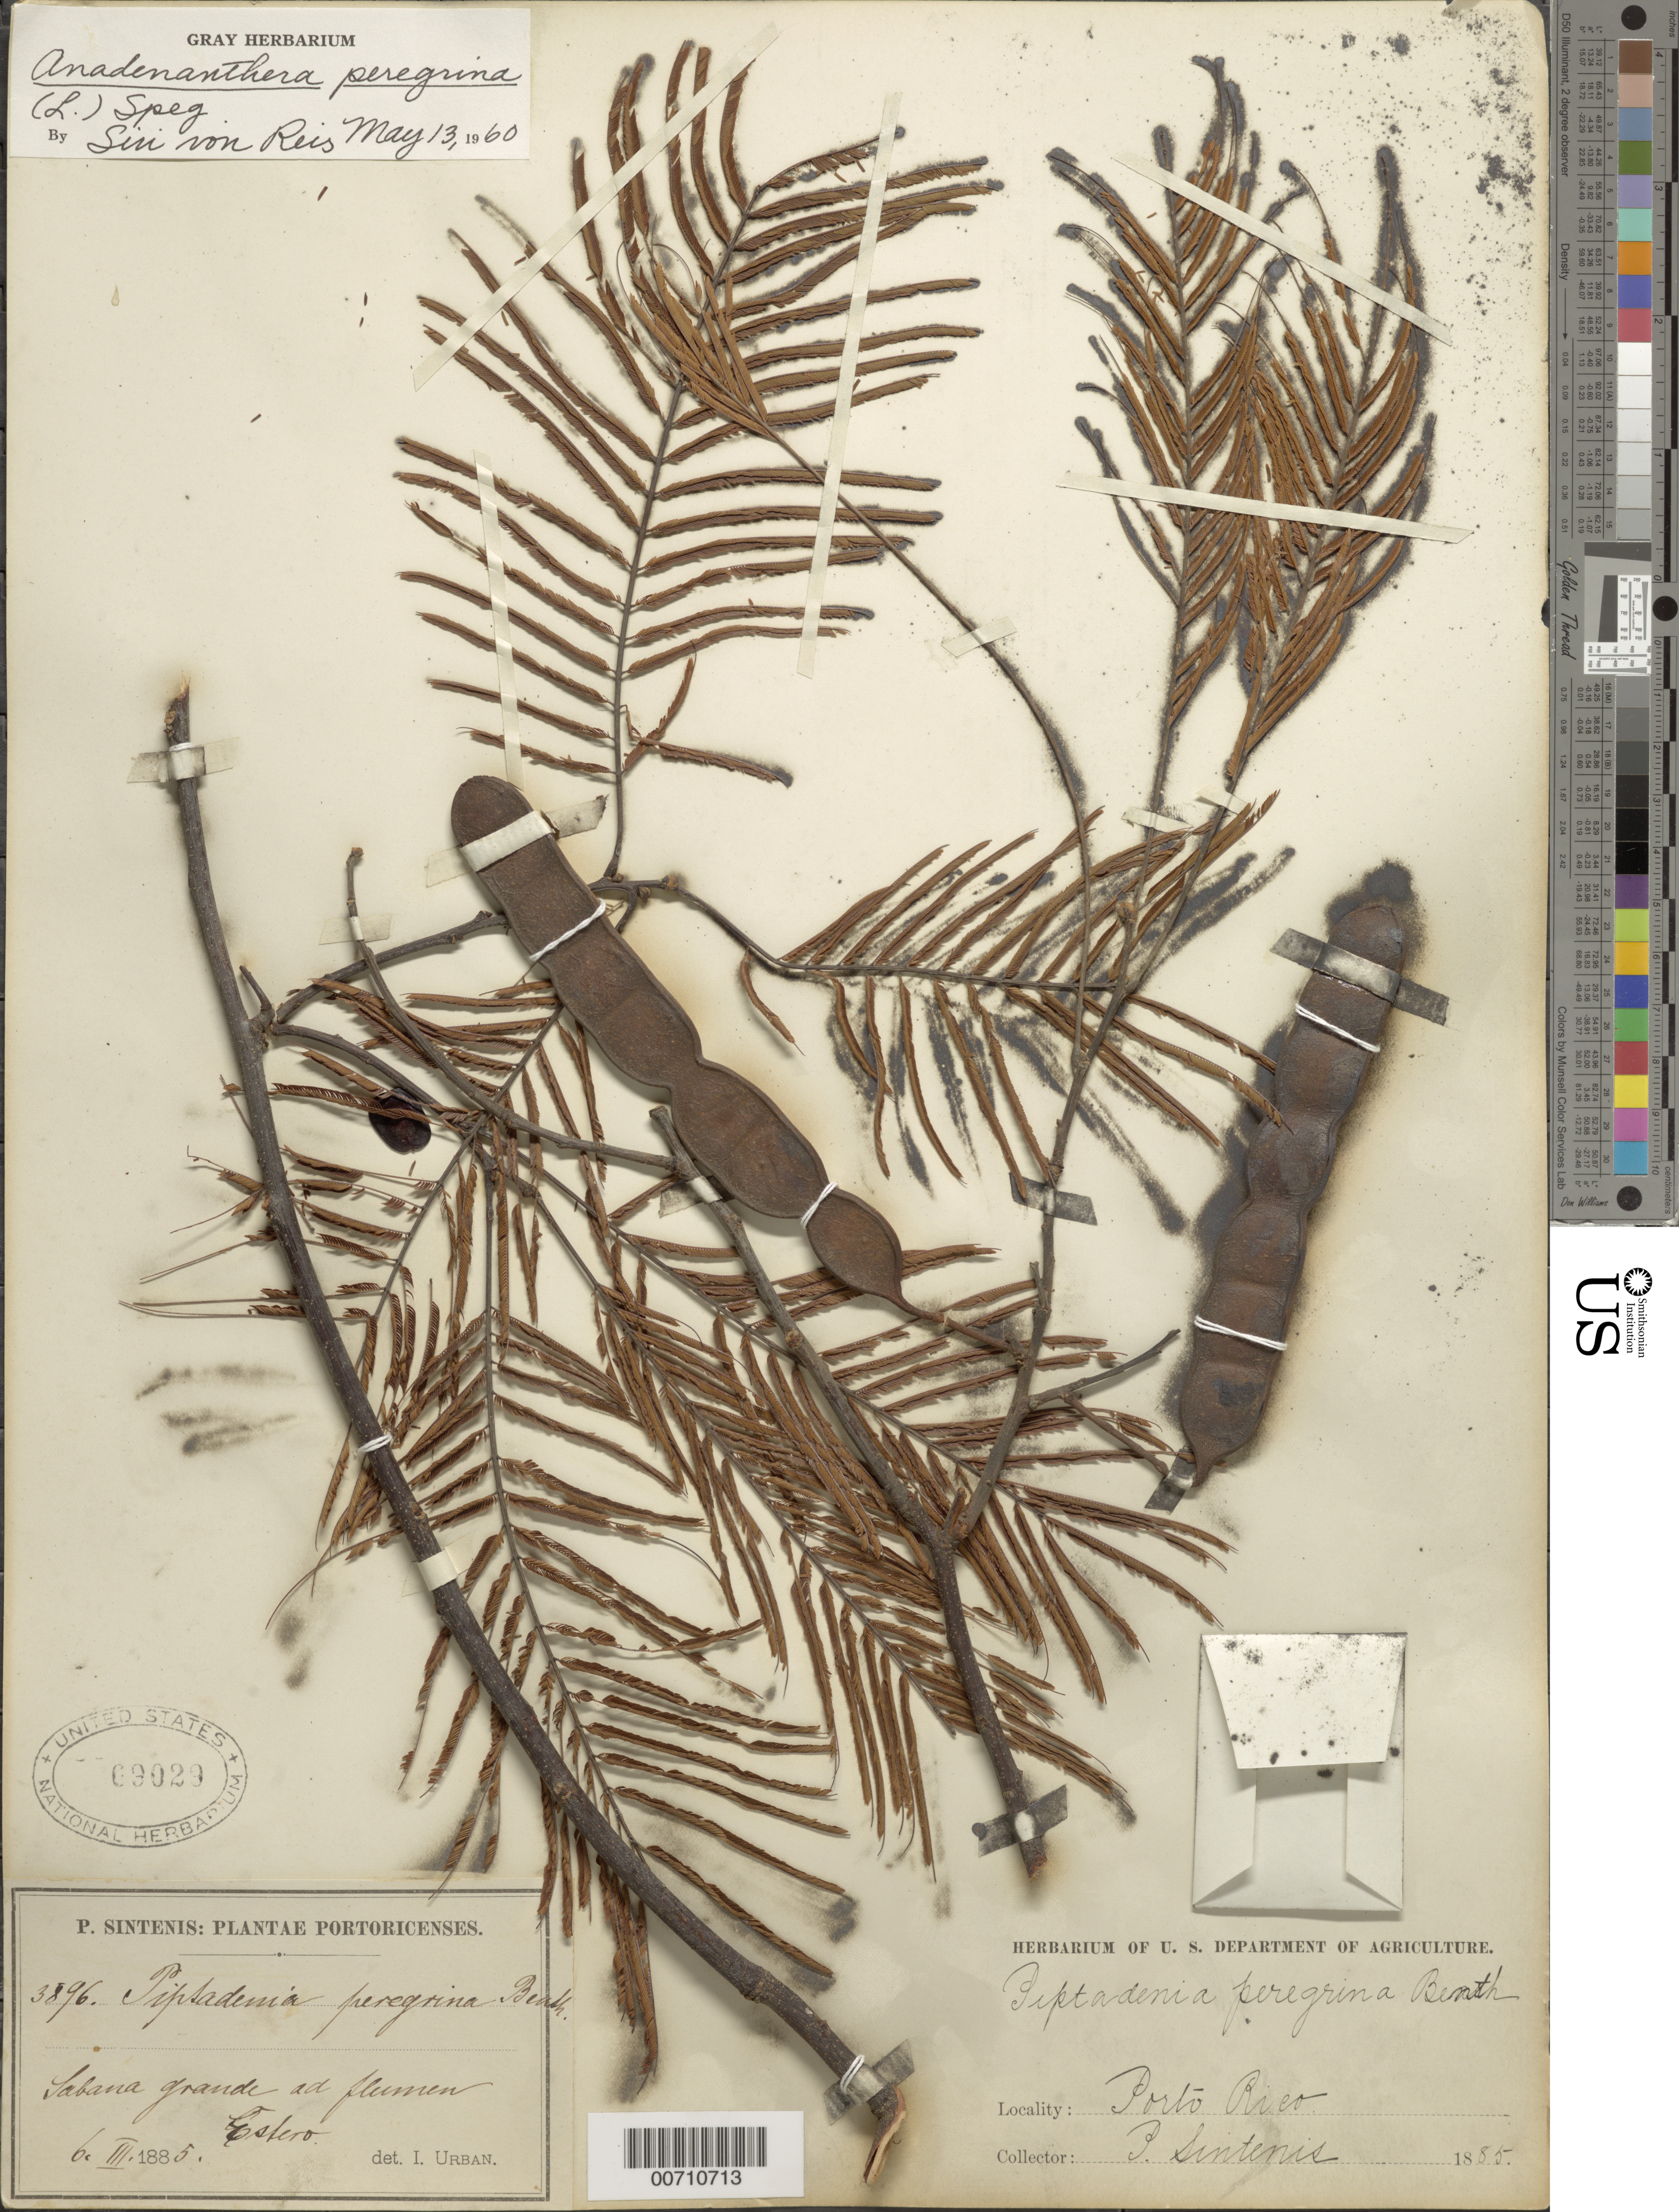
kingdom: Plantae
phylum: Tracheophyta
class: Magnoliopsida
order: Fabales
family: Fabaceae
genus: Anadenanthera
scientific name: Anadenanthera peregrina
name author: (L.) Speg.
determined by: Von Reis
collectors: P. Sintenis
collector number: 3896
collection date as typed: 06 Mar 1885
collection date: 1885-03-06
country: Puerto Rico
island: Greater Antilles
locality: Sabane grande ad flumen Estero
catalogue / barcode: US 69029